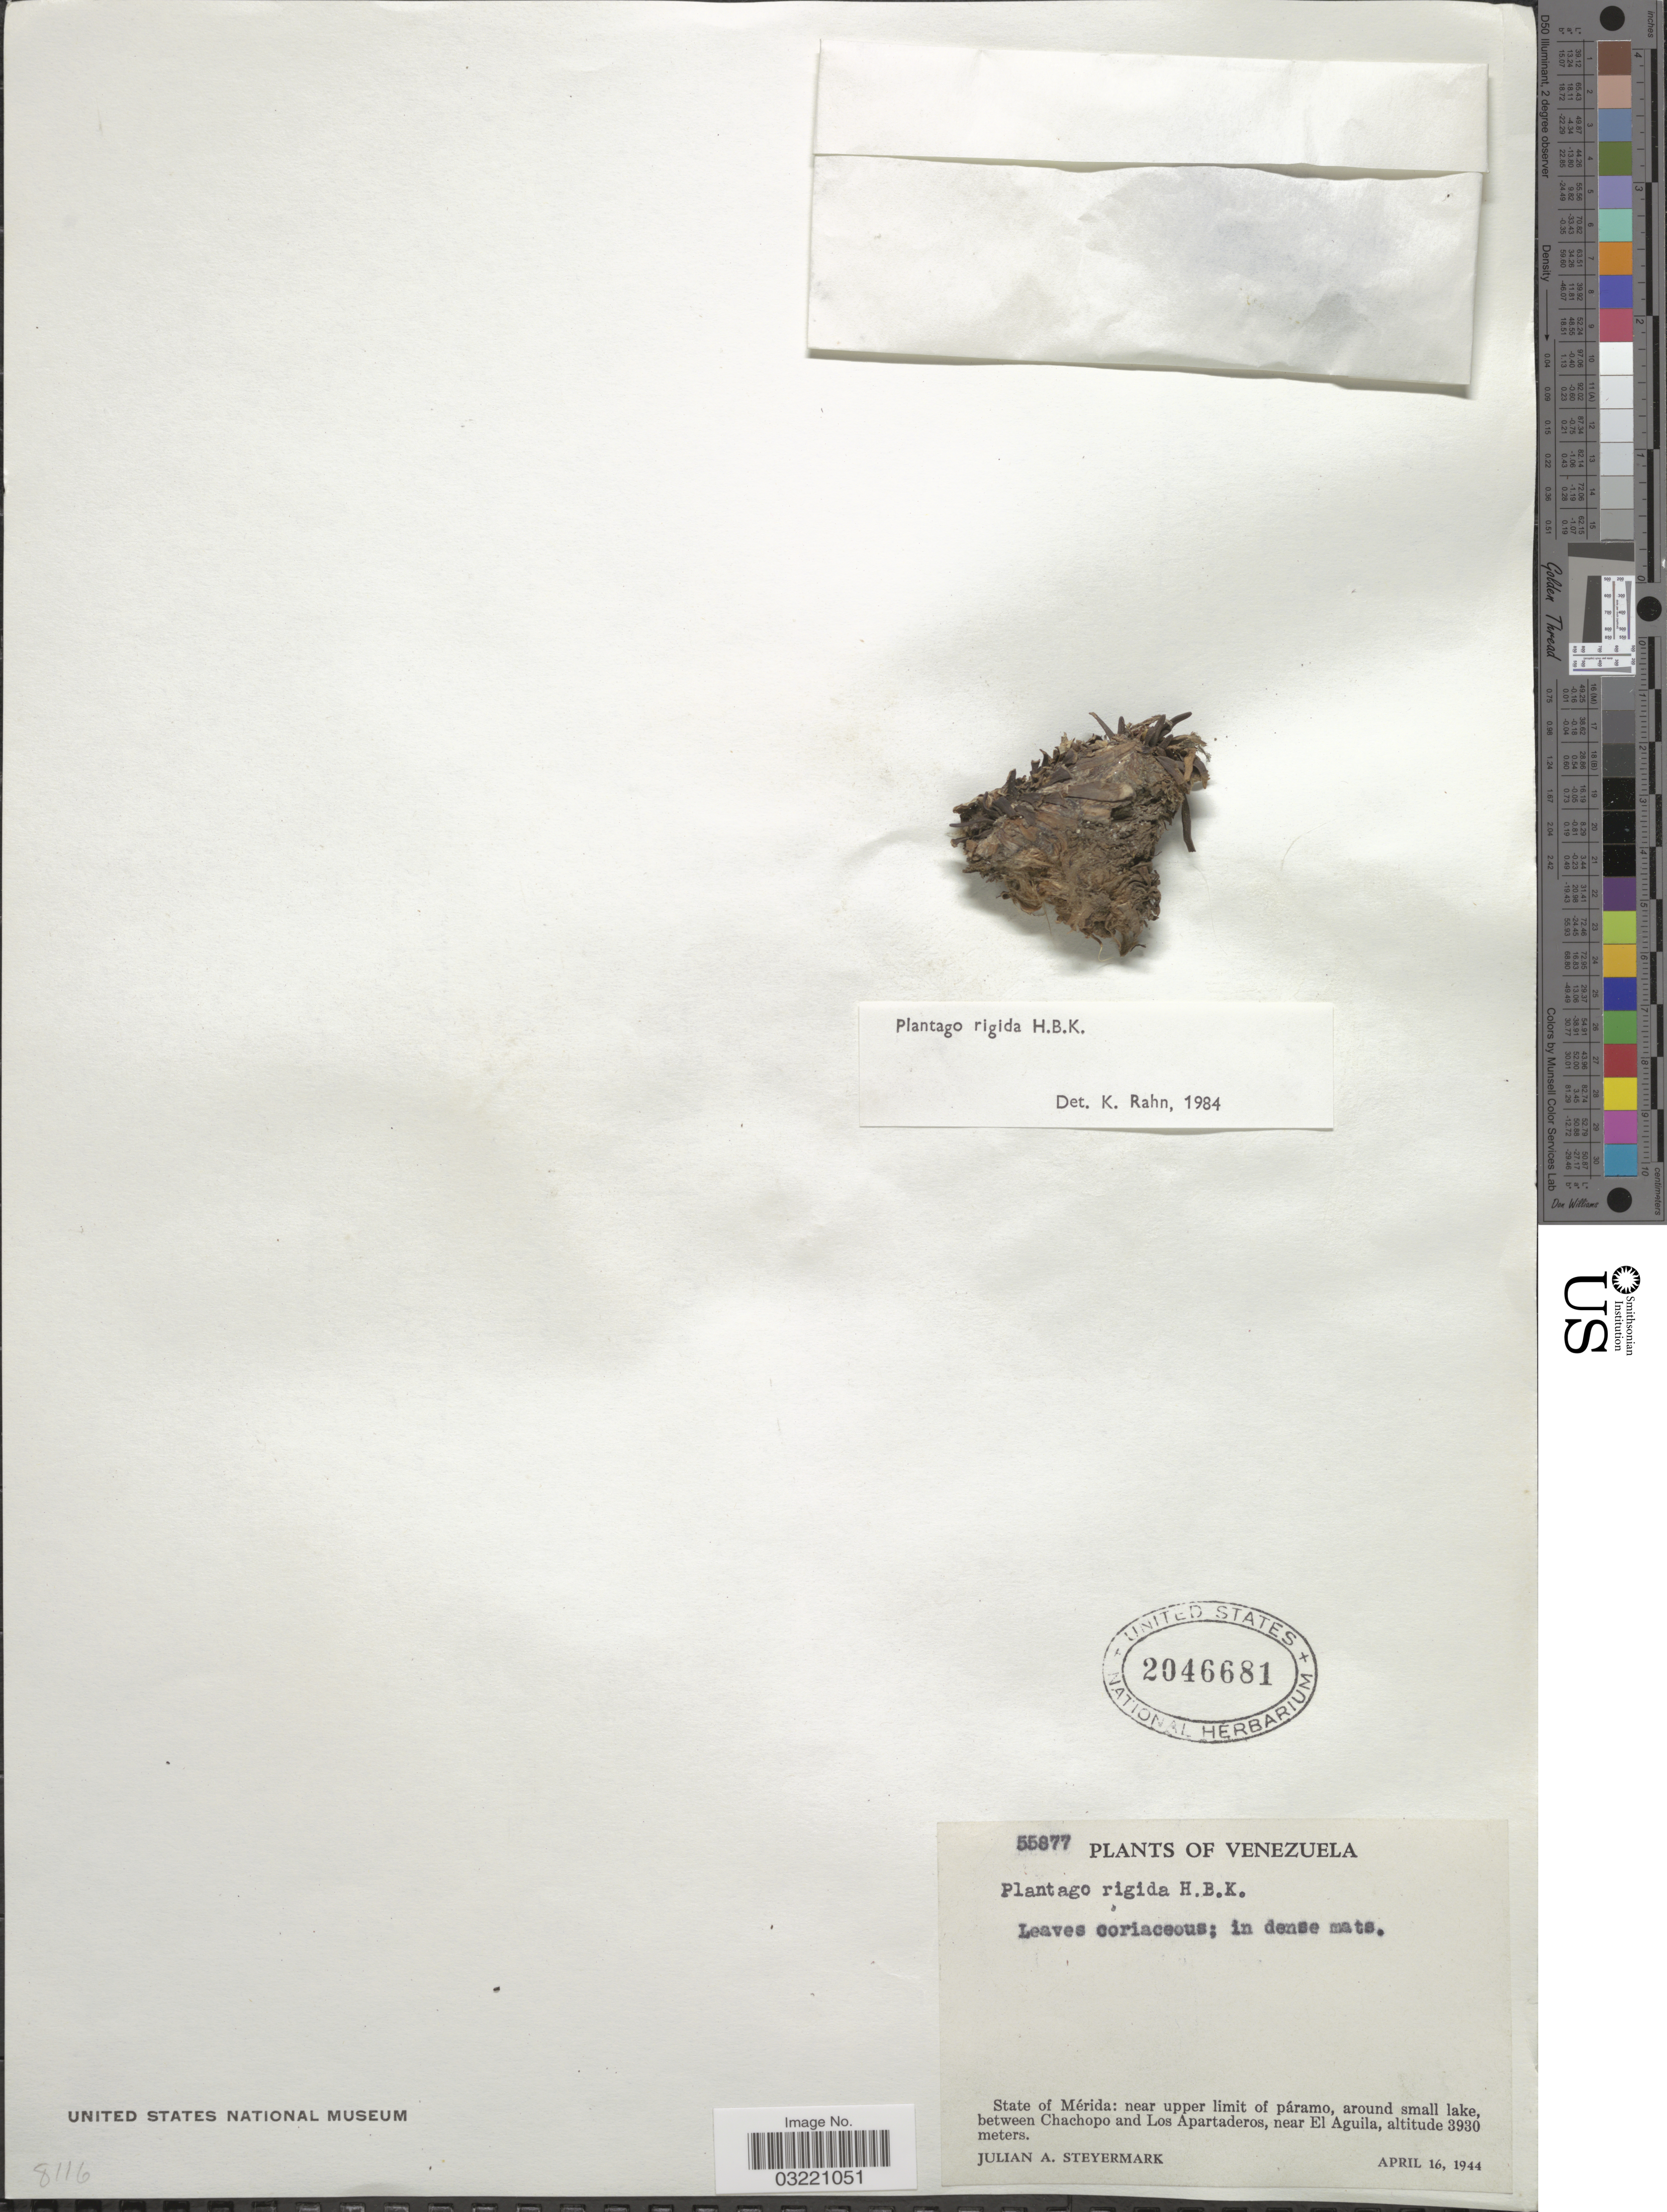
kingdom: Plantae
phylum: Tracheophyta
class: Magnoliopsida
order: Lamiales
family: Plantaginaceae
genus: Plantago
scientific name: Plantago rigida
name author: Kunth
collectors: J. Steyermark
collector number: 55877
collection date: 1944-04-16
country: Venezuela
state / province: Mérida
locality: Near upper limit of páramo, around small lake, between Chachopo and Los Apartaderos, near El Aguila.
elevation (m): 3930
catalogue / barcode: US 2046681